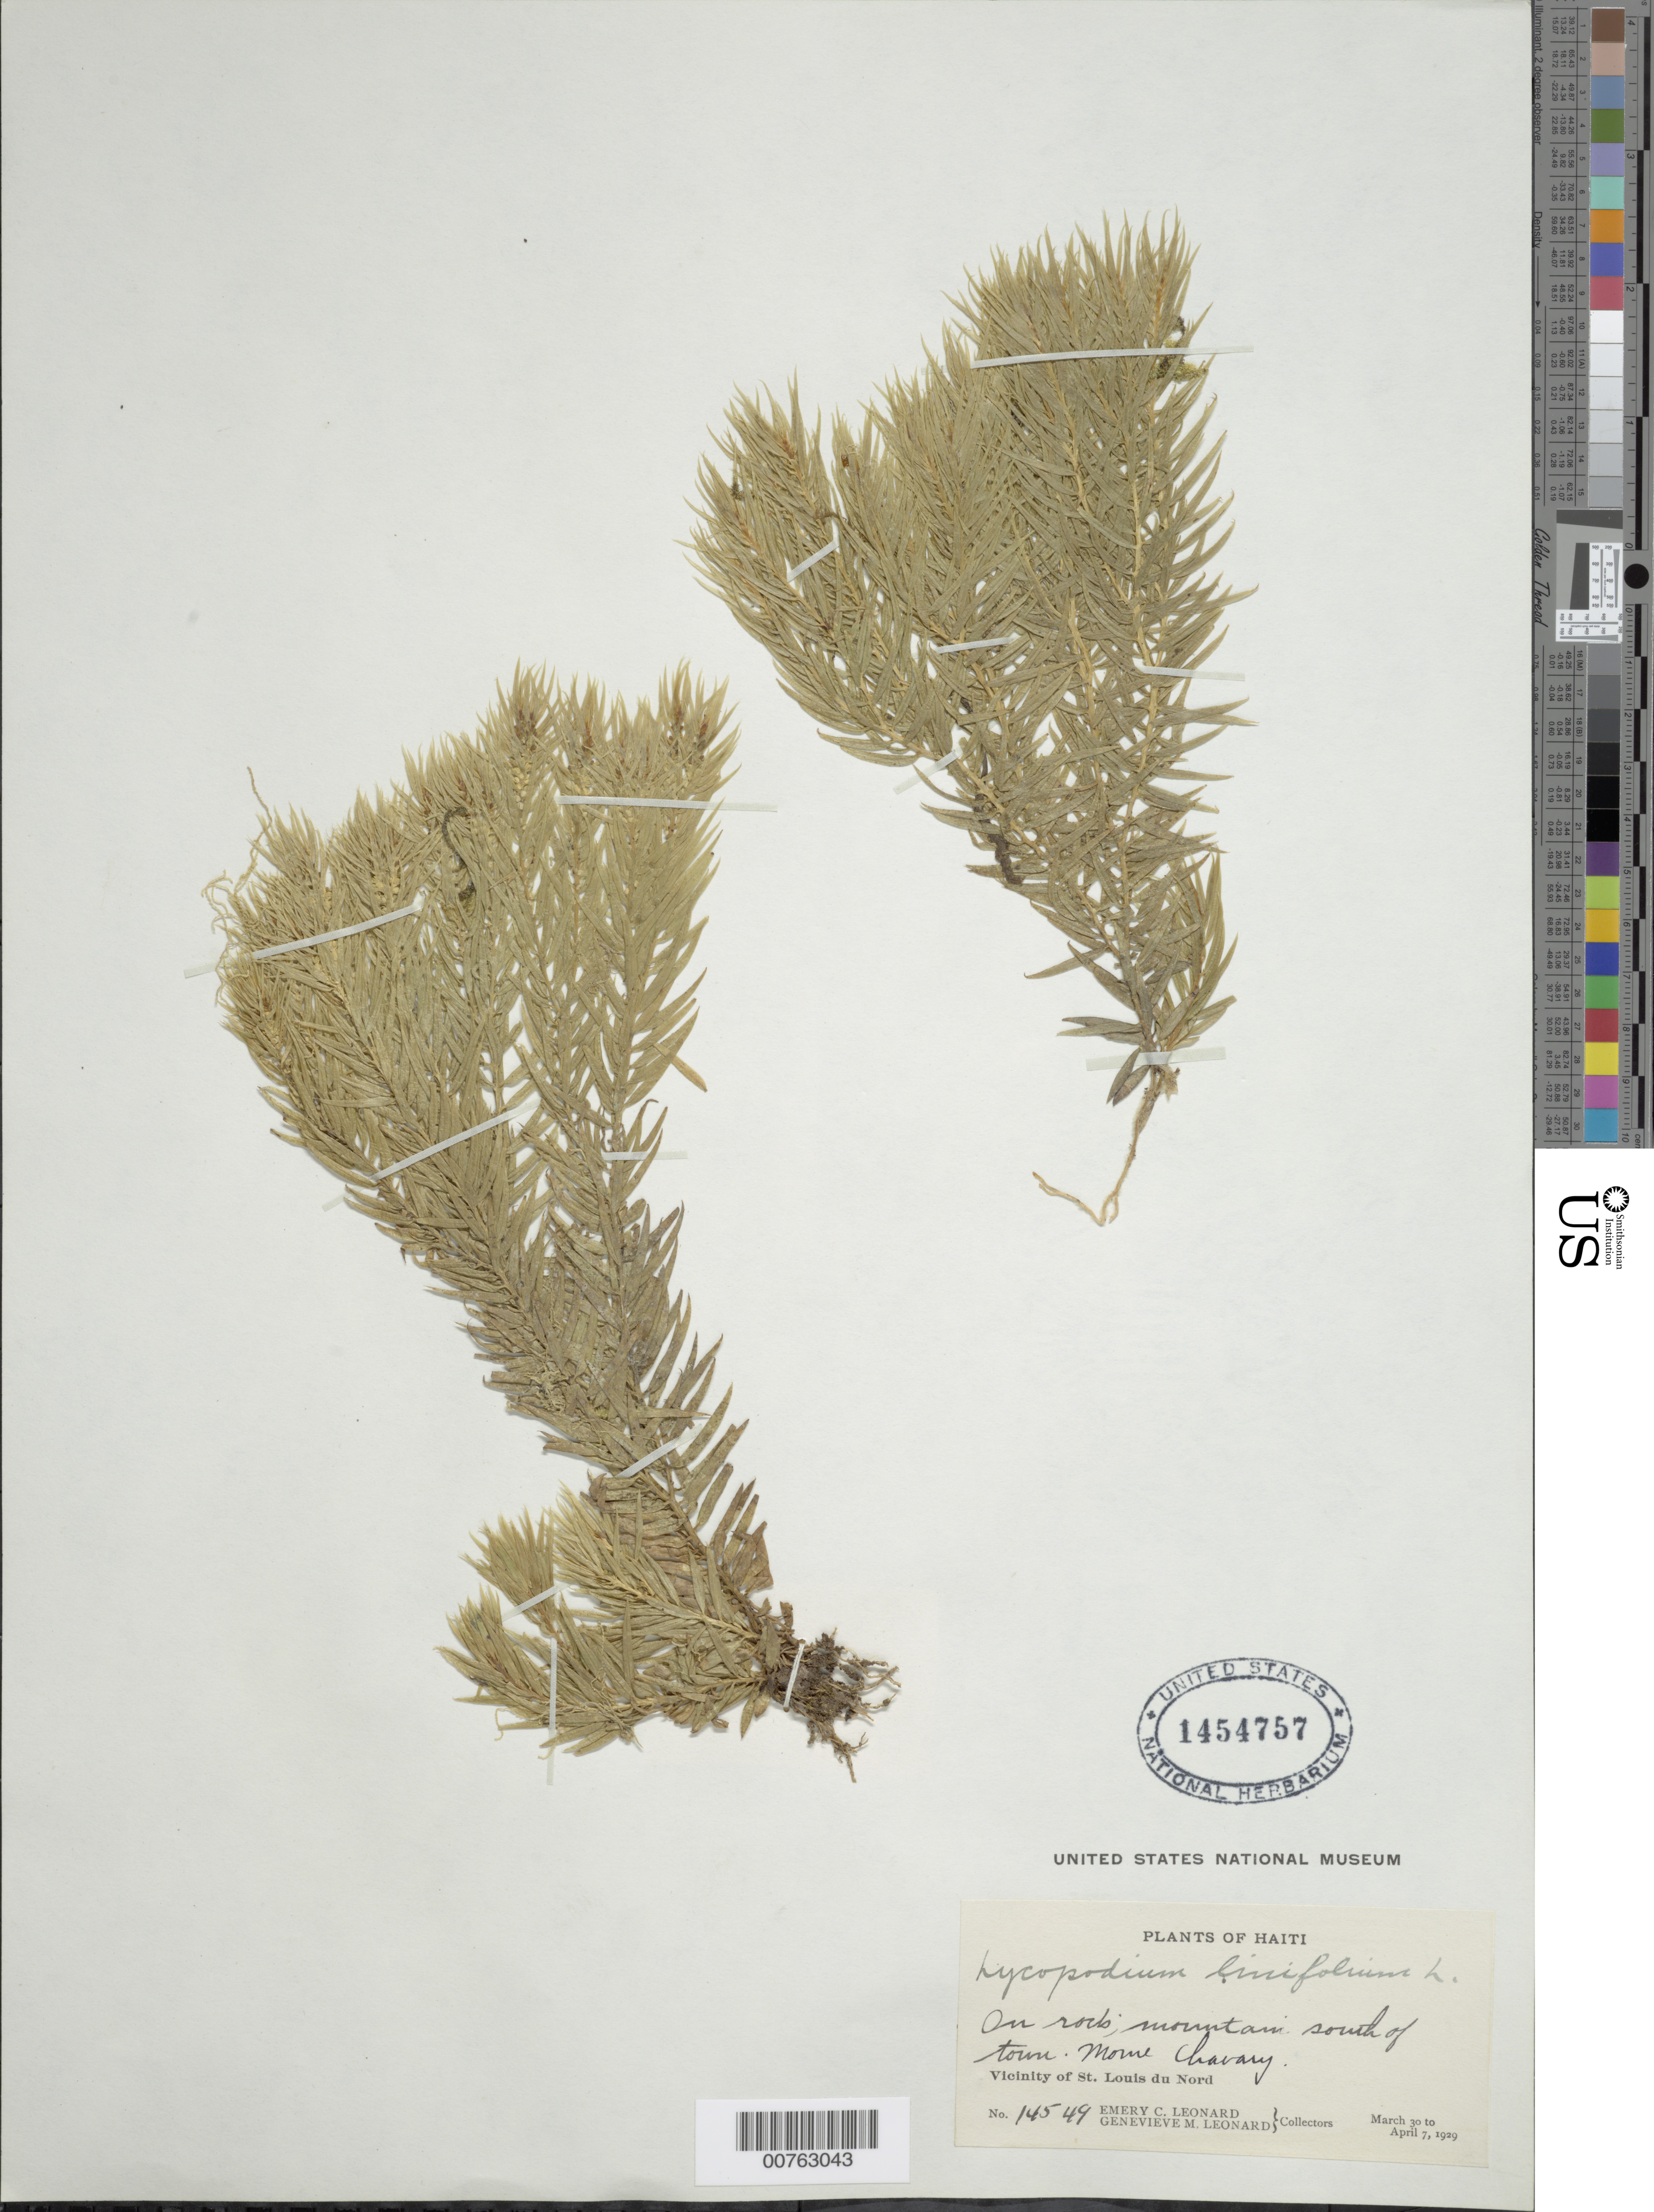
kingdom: Plantae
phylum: Tracheophyta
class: Lycopodiopsida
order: Lycopodiales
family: Lycopodiaceae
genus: Phlegmariurus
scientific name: Phlegmariurus linifolius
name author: (L.) B. Øllg.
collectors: E. C. Leonard & G. M. Leonard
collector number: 14549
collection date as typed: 30 Mar 1929 07 Apr 1929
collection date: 1929-03-30/1929-04-07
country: Haiti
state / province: Nord-Óuest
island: Hispaniola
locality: Vicinity of St. Louis du Nord. Mountain south of town, Morne Chavay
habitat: On rocks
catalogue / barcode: US 1454757